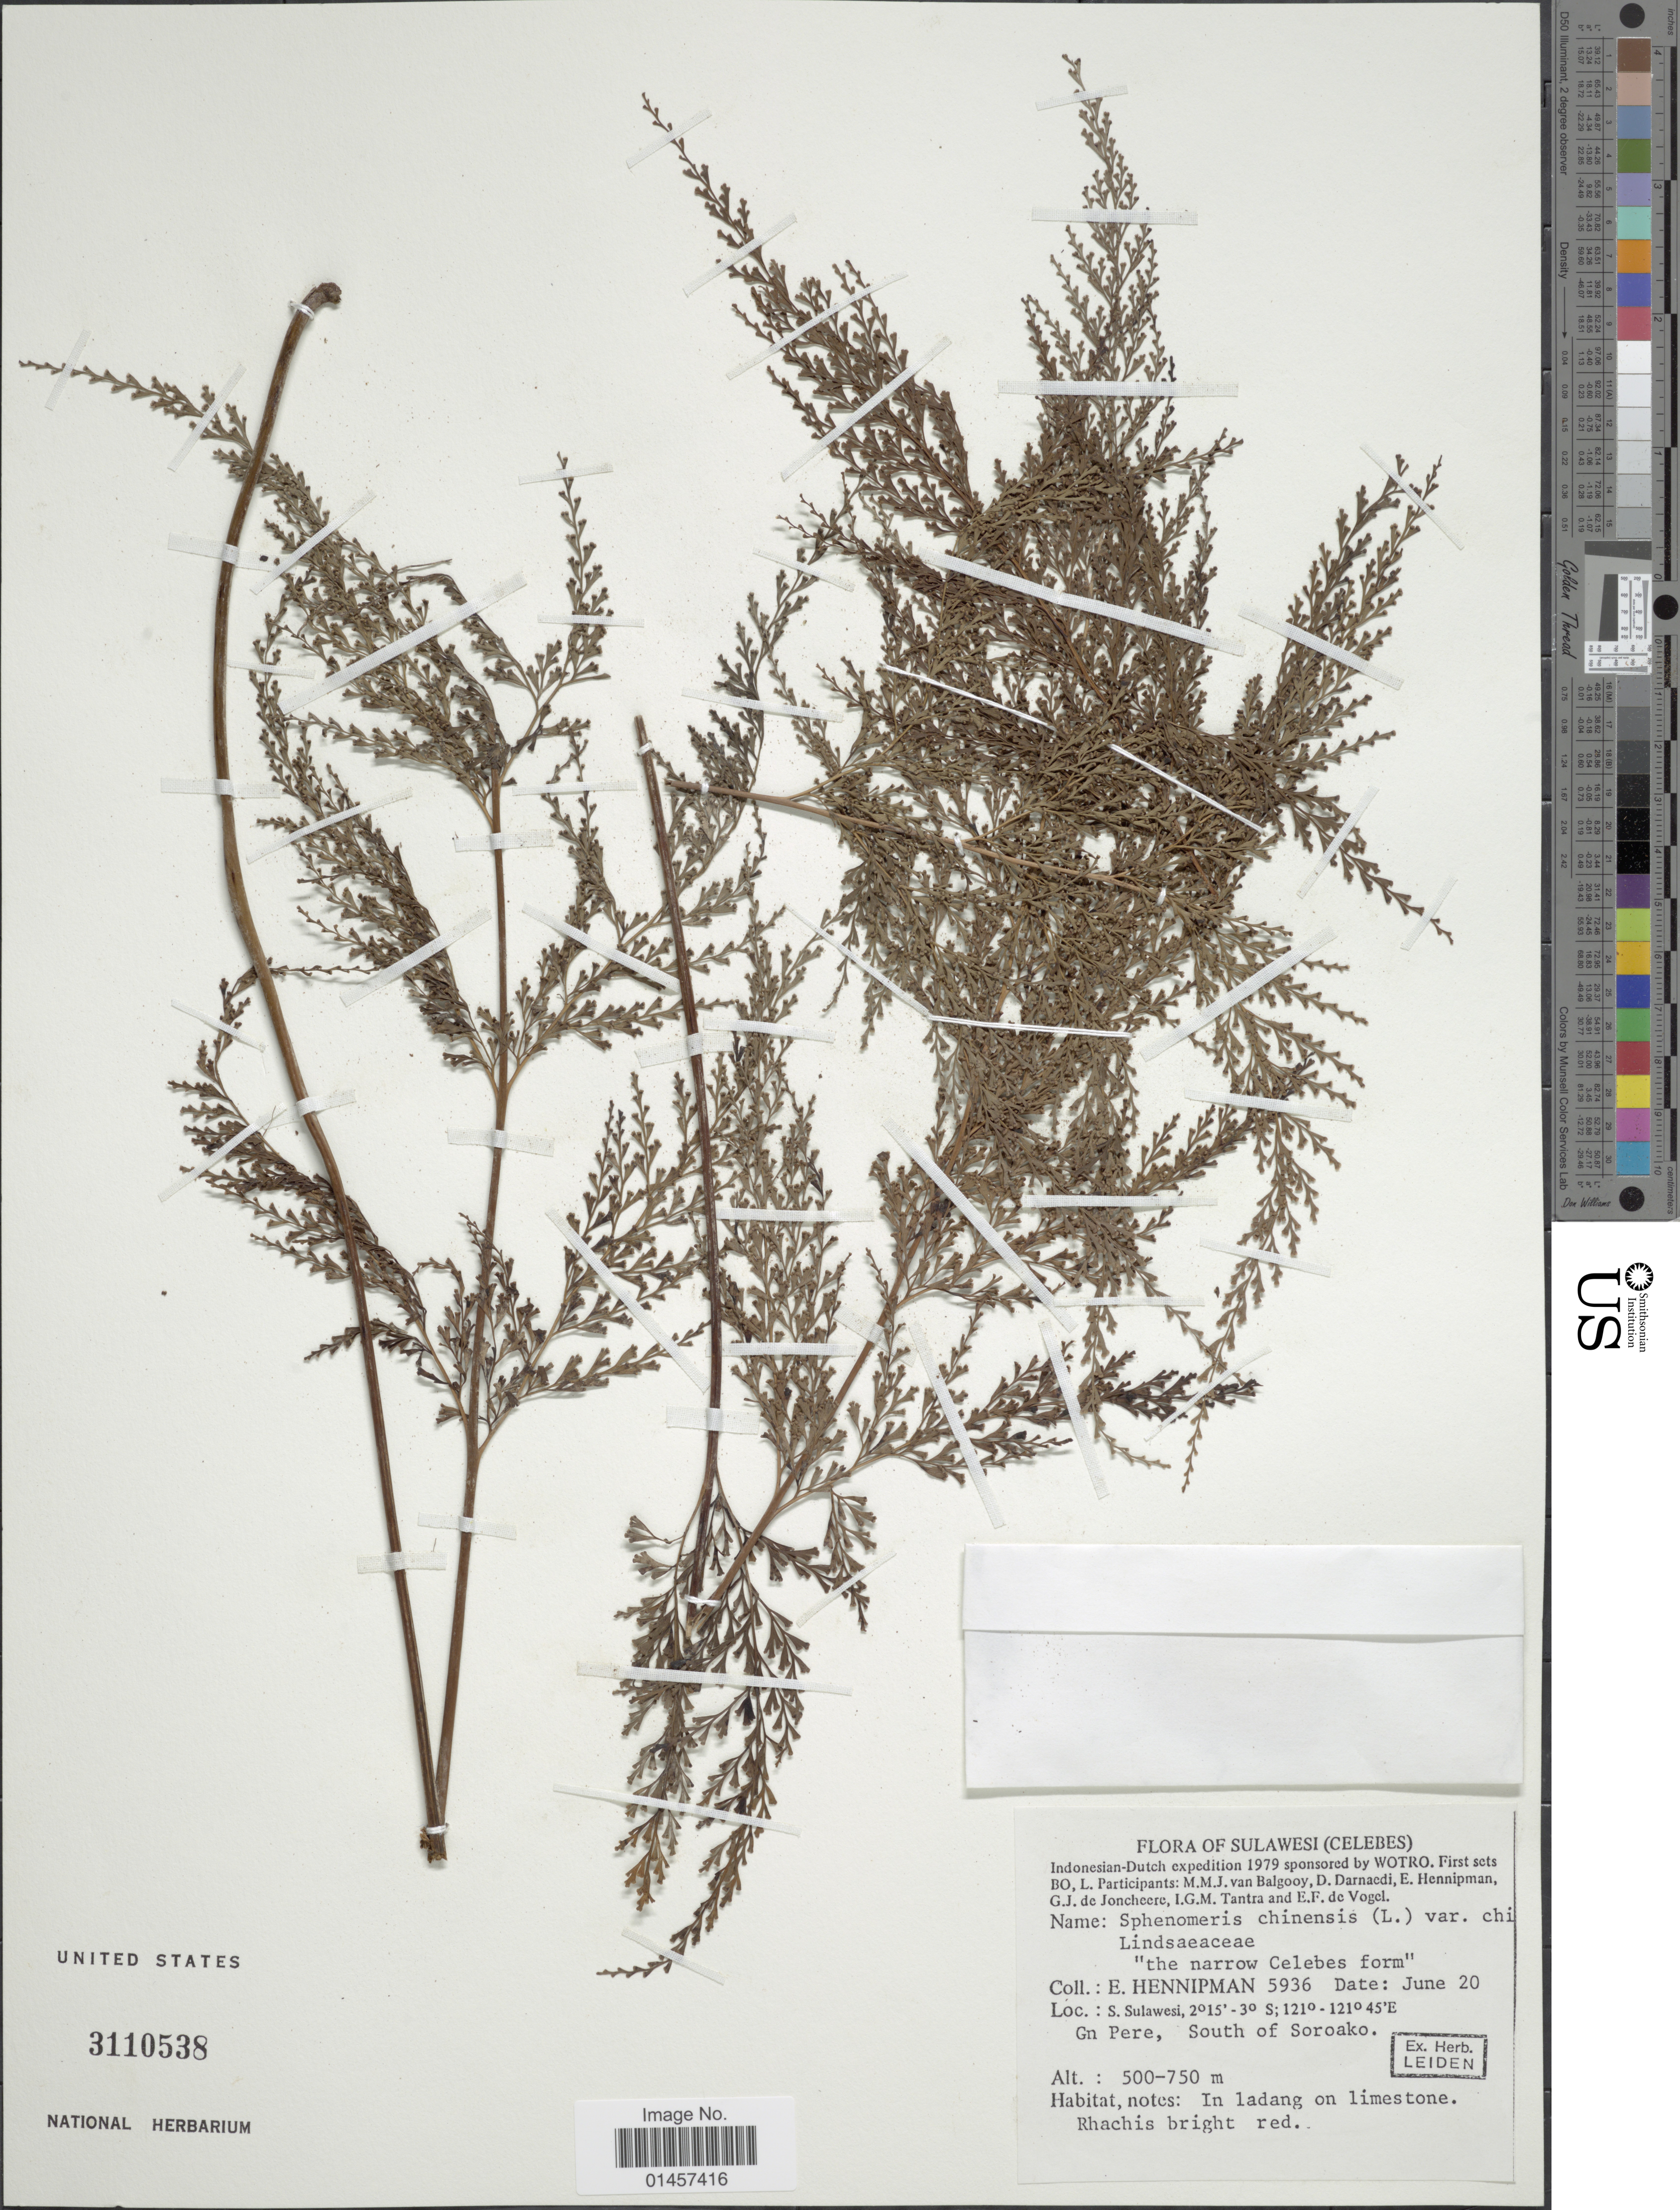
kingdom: Plantae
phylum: Tracheophyta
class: Polypodiopsida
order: Polypodiales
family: Lindsaeaceae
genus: Sphenomeris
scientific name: Sphenomeris chinensis var. chinensis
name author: (L.) Maxon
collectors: E. Hennipman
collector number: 5936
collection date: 1979-06-20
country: Indonesia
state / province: Sulawesi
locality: Sulawesi(Celebes), S. Sulawesi, Gn Pere, South of Soraoko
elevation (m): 500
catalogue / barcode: US 3110538